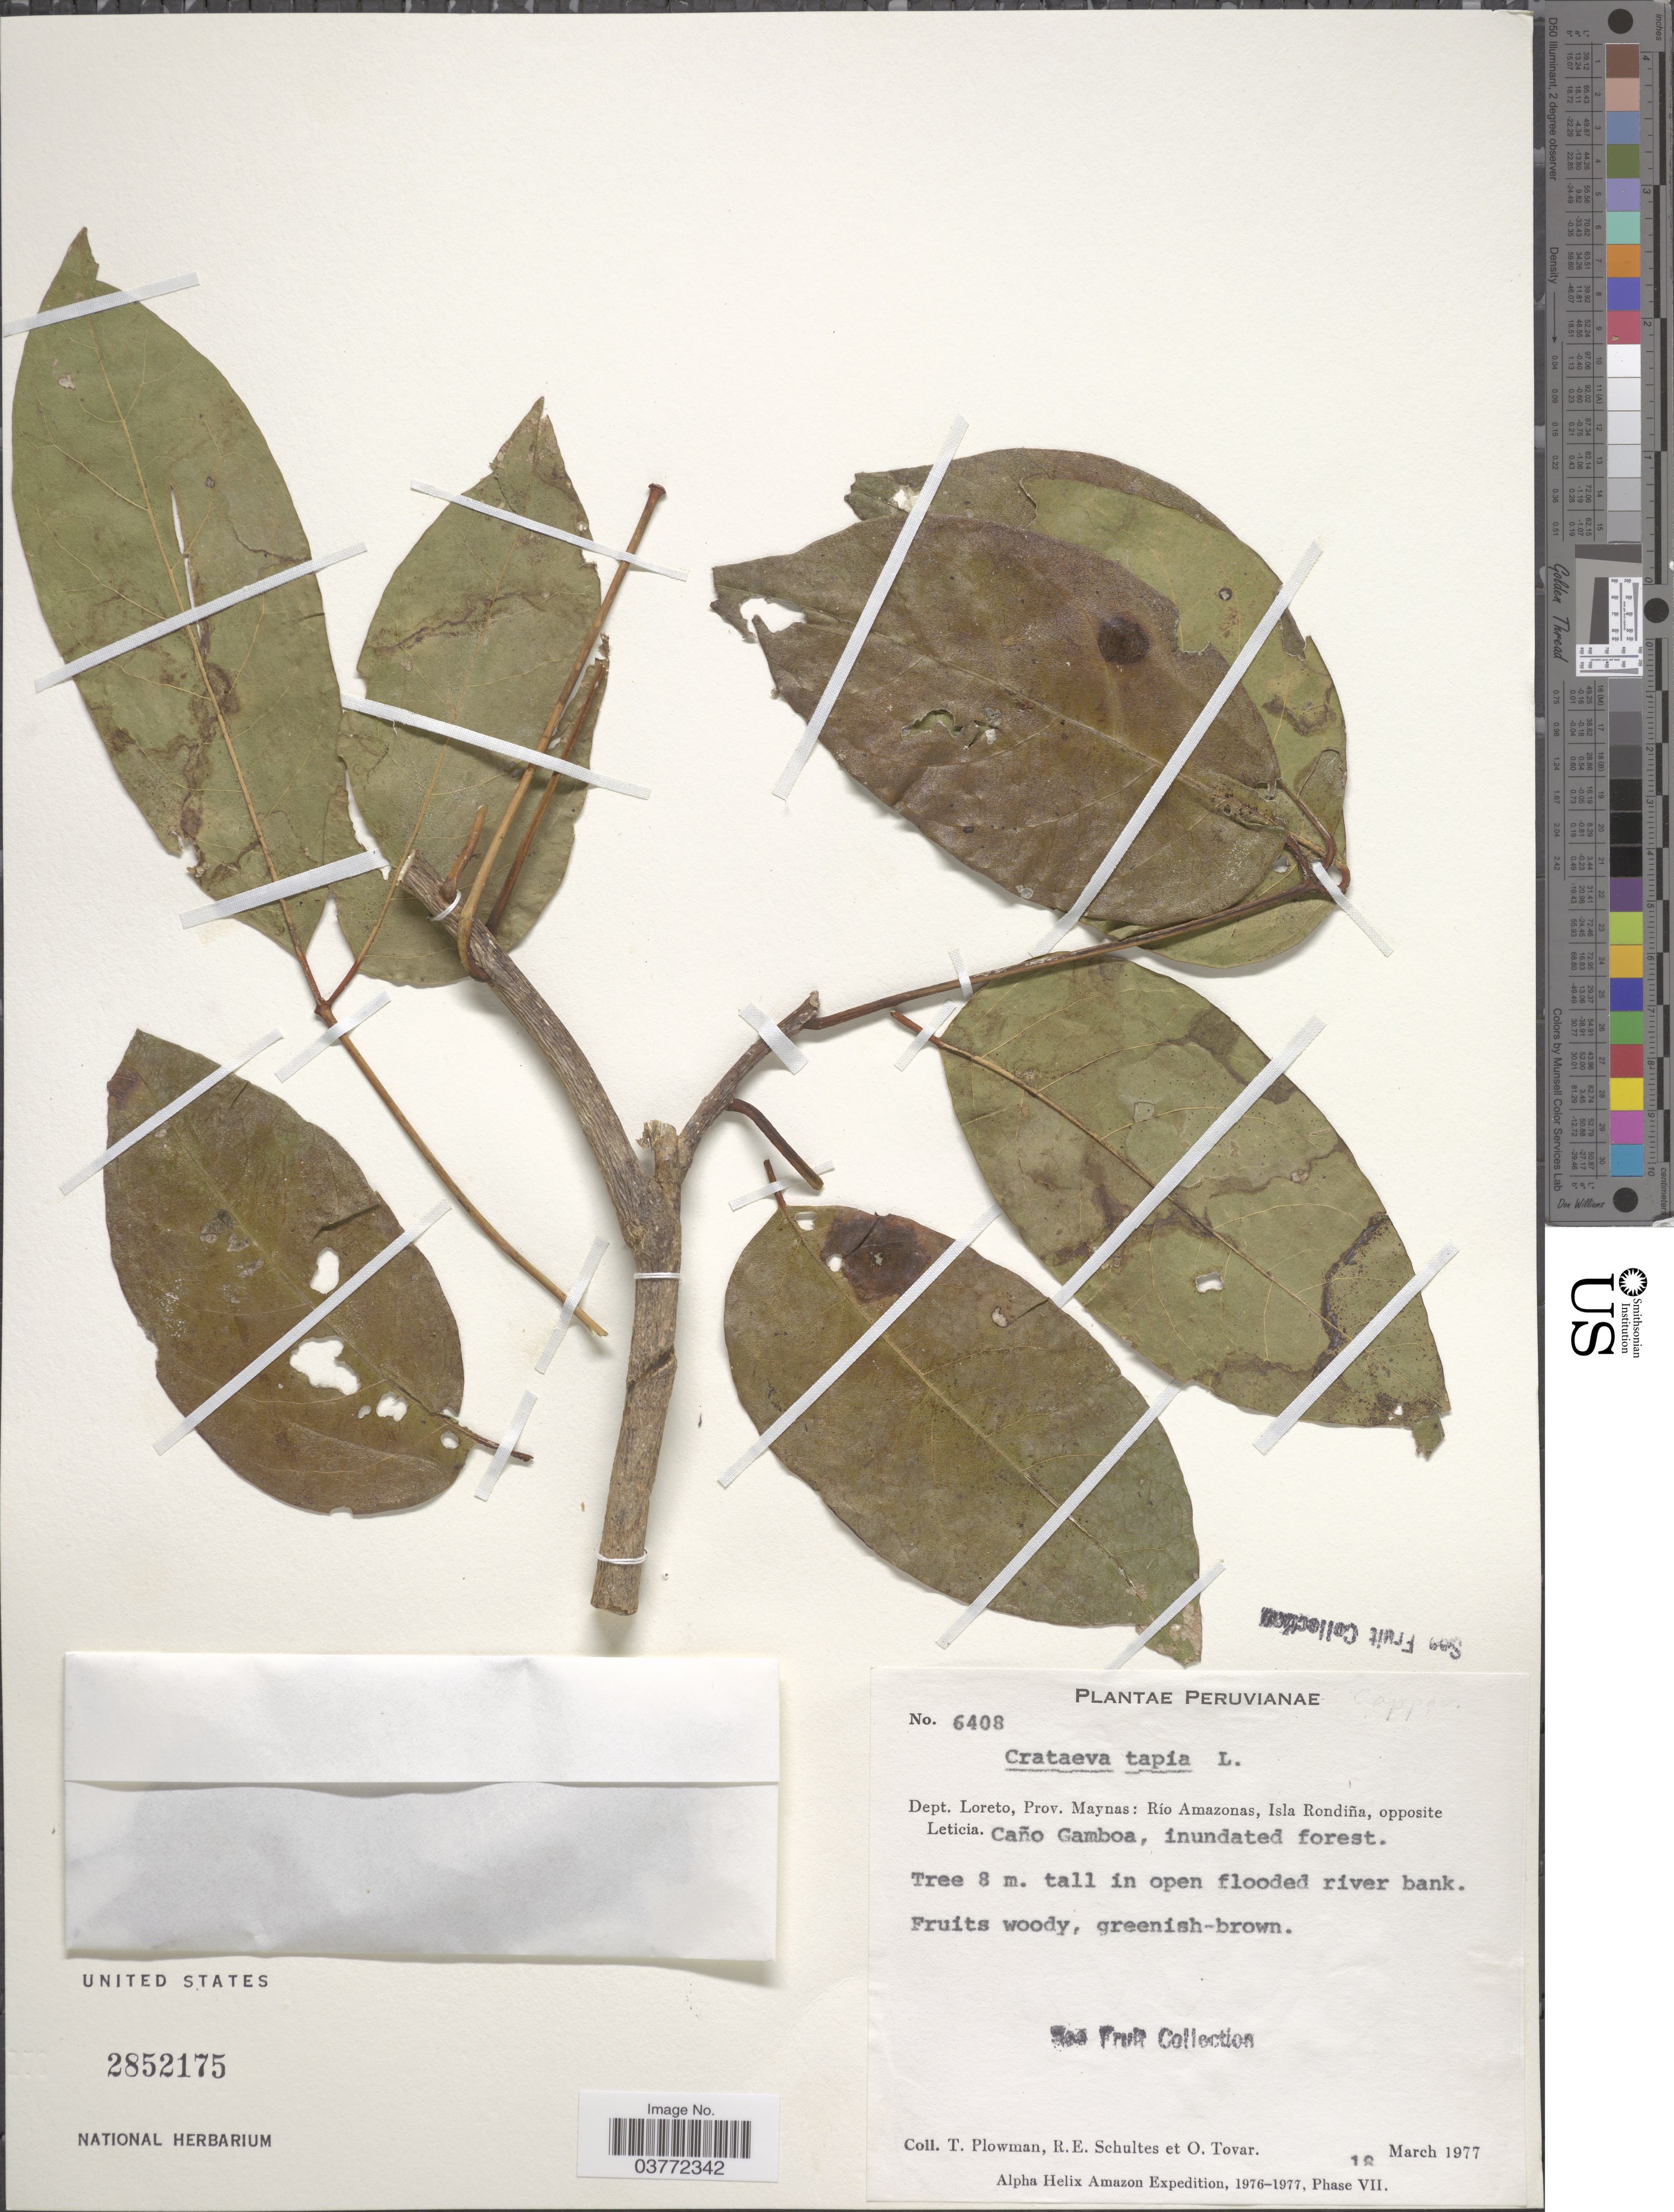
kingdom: Plantae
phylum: Tracheophyta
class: Magnoliopsida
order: Brassicales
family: Capparaceae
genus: Crateva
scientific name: Crateva tapia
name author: L.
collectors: T. Plowman, R. E. Schultes & Ó. Tovar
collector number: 6408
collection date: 1977-03-18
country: Peru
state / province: Loreto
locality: Dept. Loreto, Prov. Maynas: Río Amazonas, Isla Rondiña, opposite Leticia. Caño Gamboa.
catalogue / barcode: US 2852175